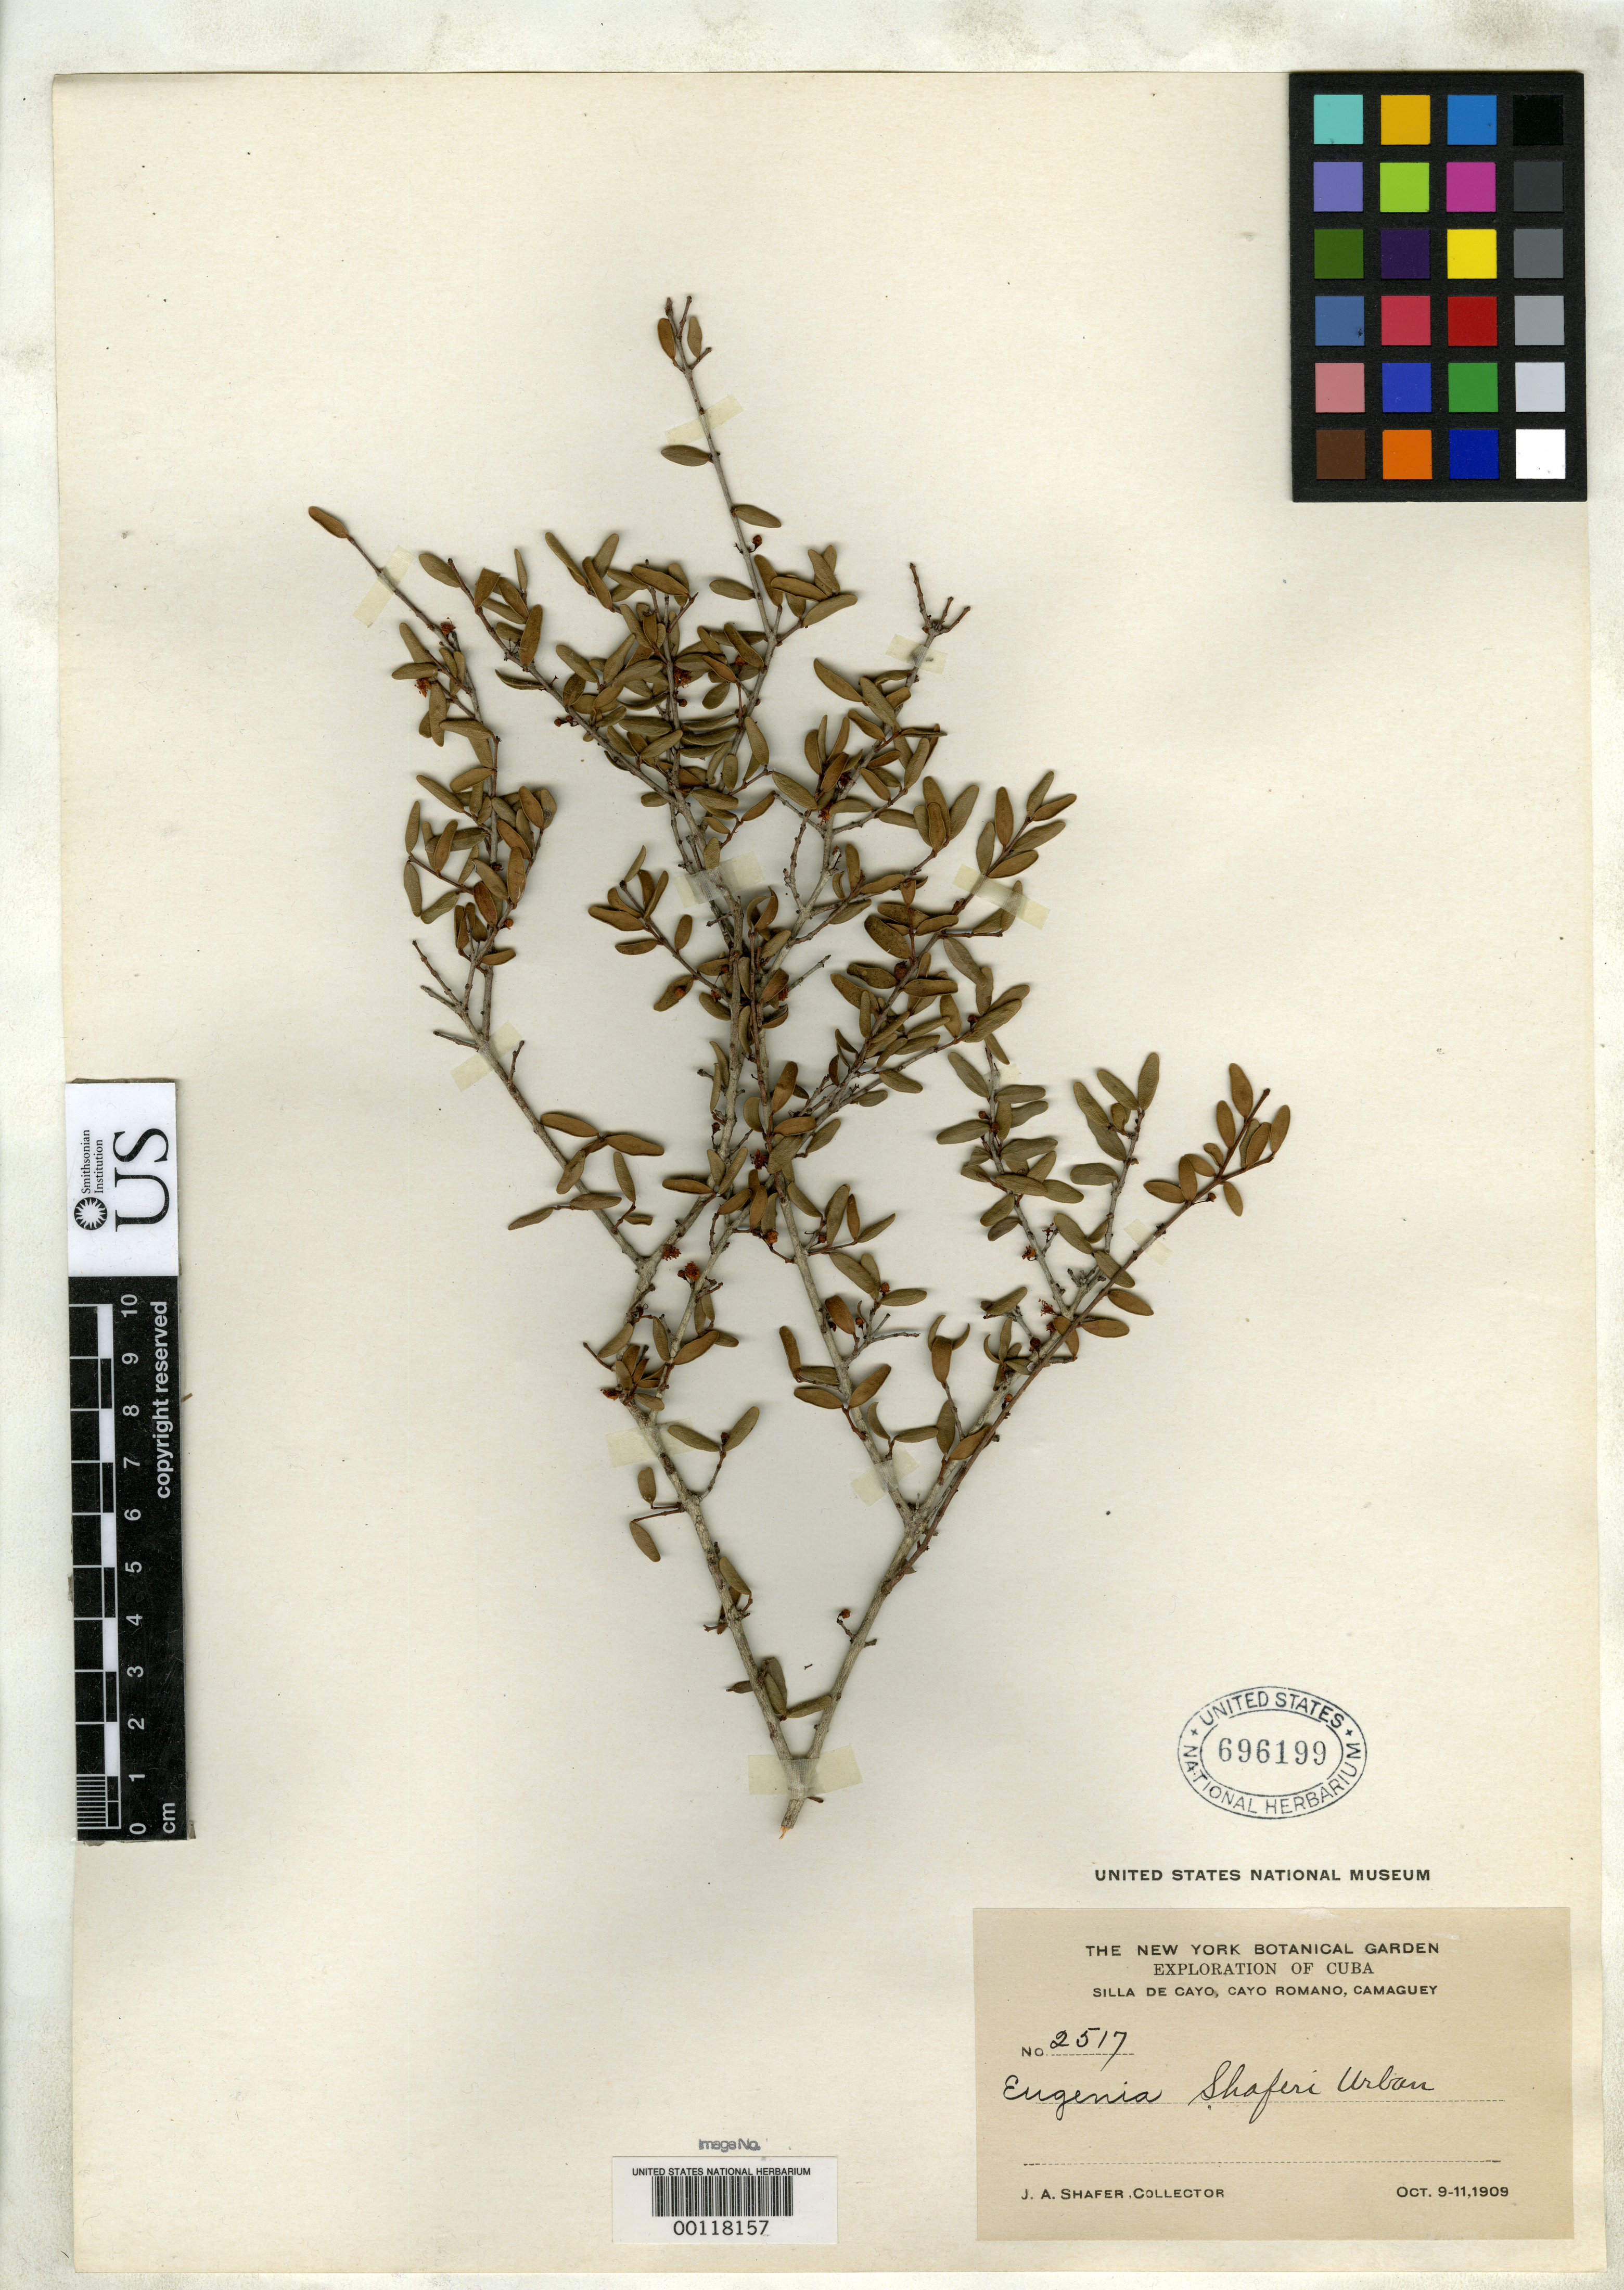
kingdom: Plantae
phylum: Tracheophyta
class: Magnoliopsida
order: Myrtales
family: Myrtaceae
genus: Eugenia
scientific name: Eugenia shaferi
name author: Urb.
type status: Syntype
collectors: J. A. Shafer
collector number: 2517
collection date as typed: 09 Oct 1908 to 11 Oct 1908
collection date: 1908-10-09/1908-10-11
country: Cuba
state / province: Camagüey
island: Greater Antilles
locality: Silla de Cayo, Cayo Ramos.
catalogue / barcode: US 696199